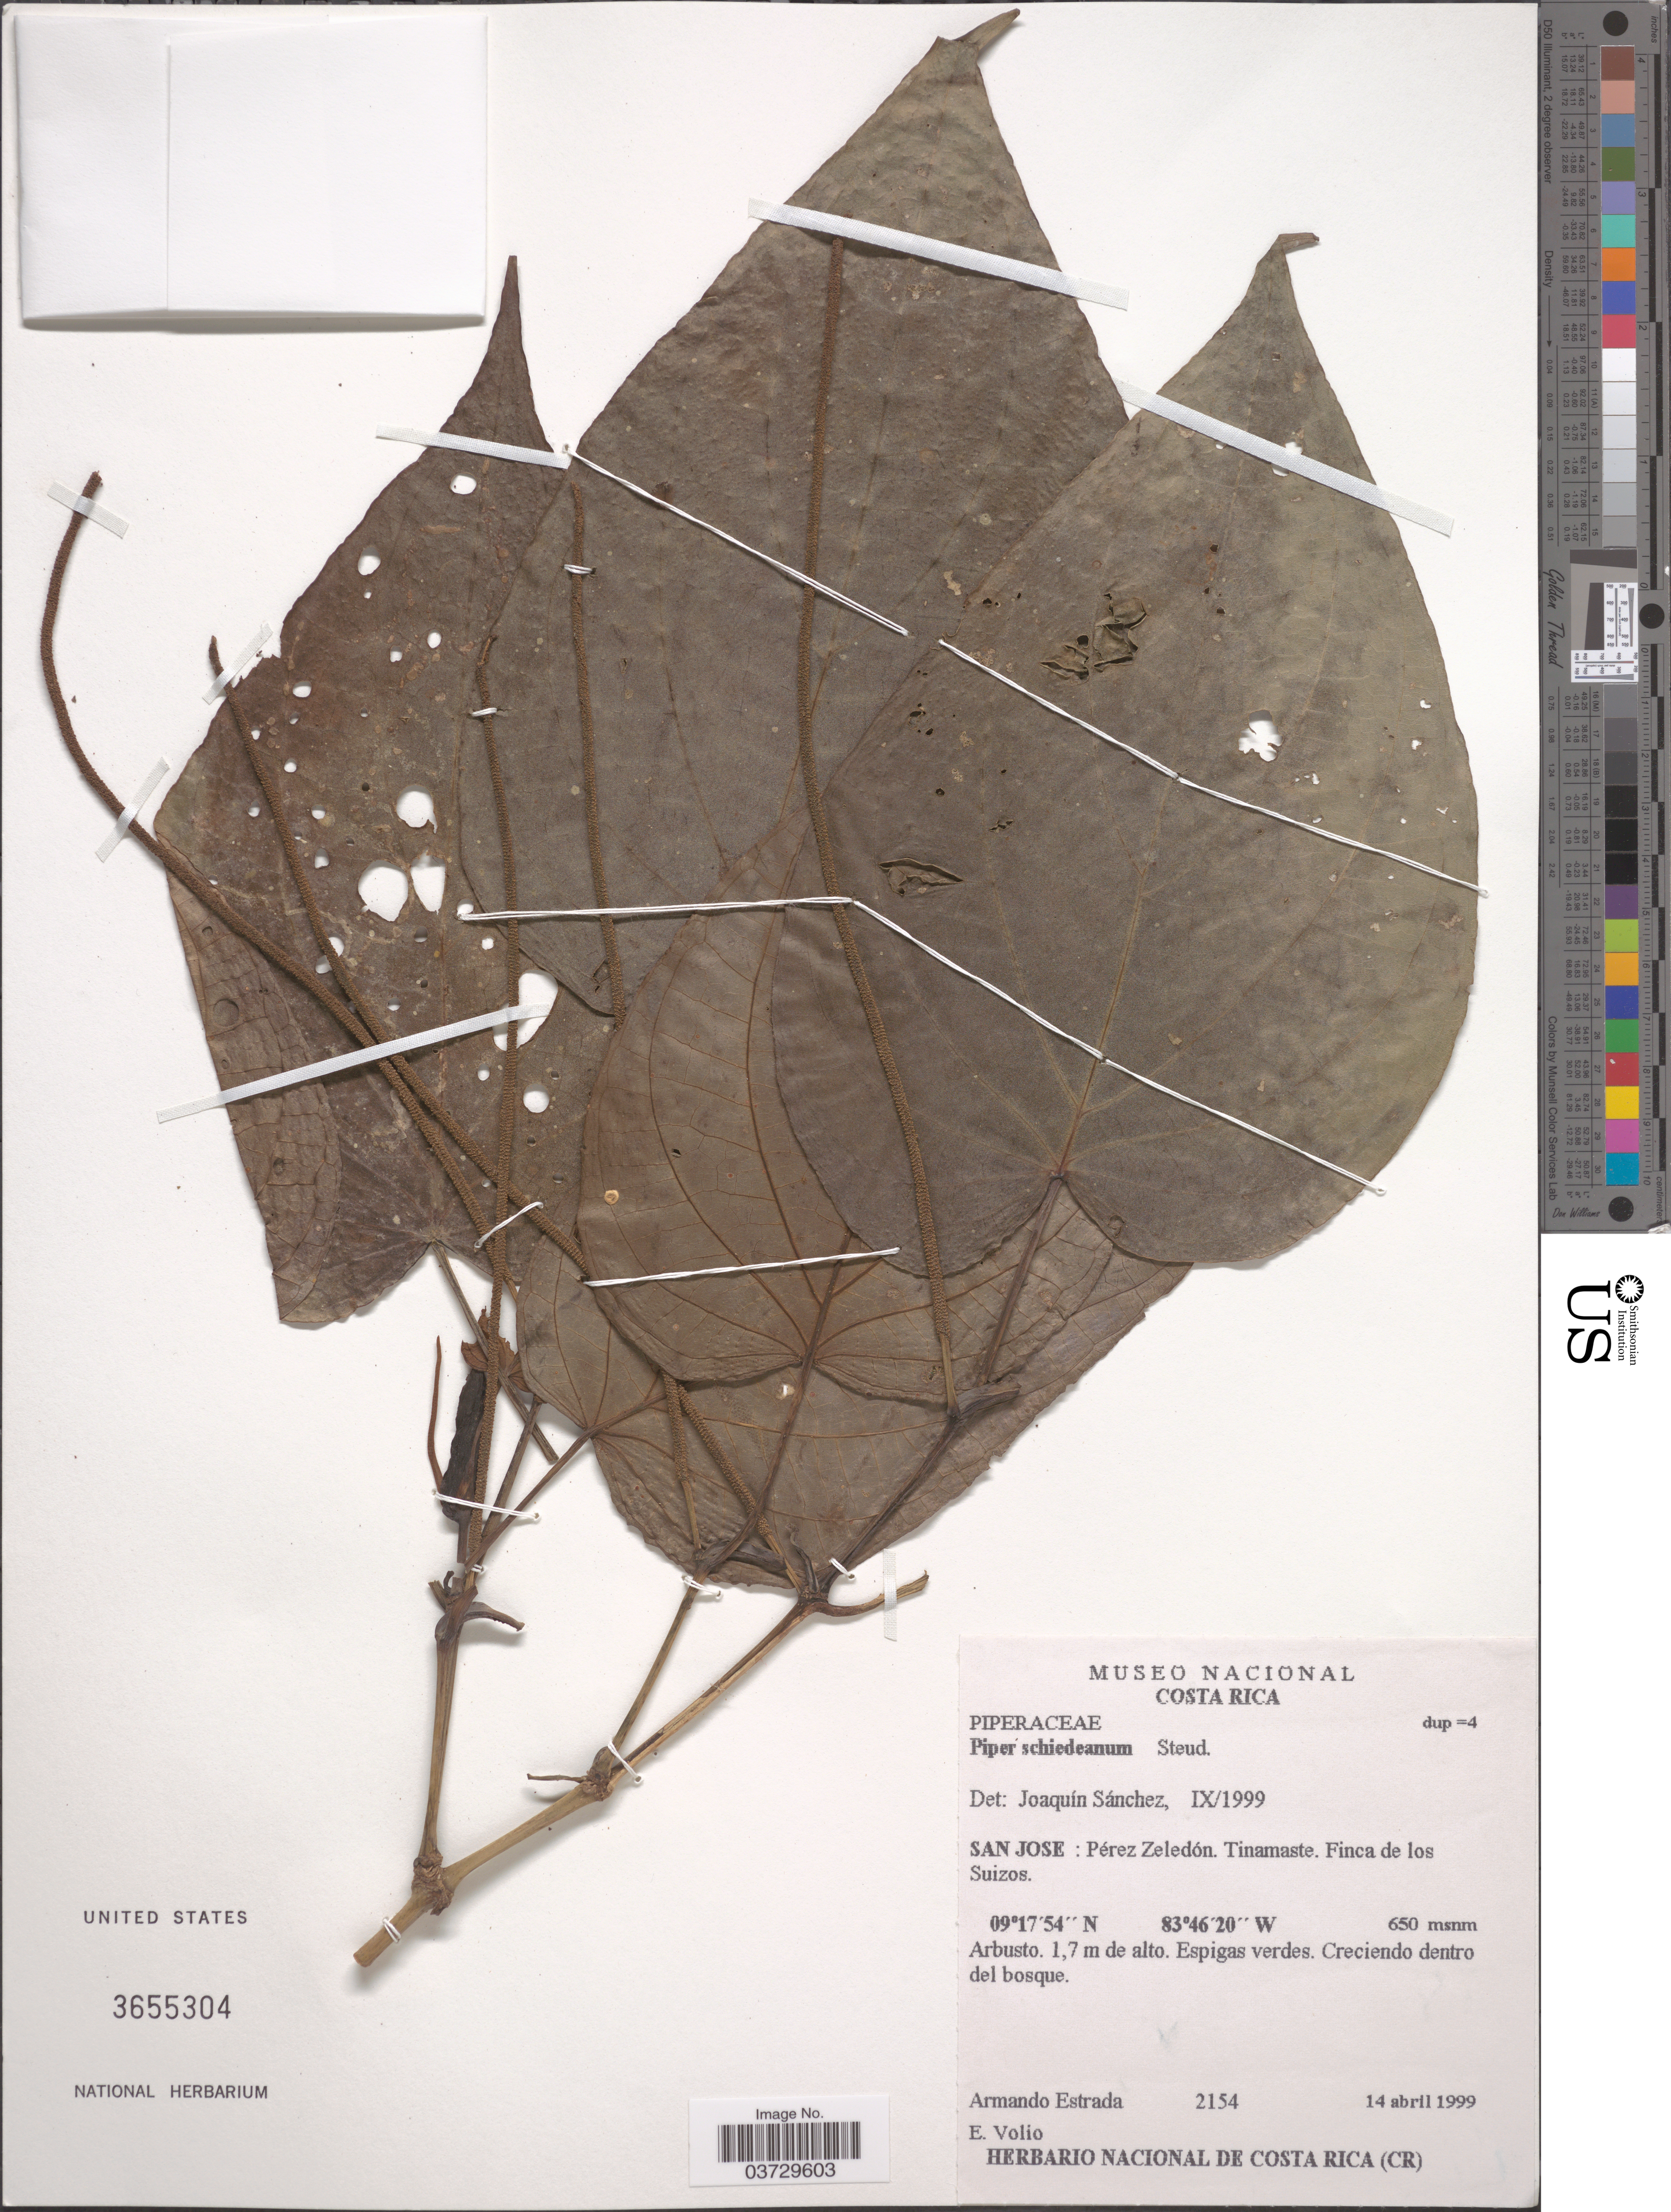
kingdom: Plantae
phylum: Tracheophyta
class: Magnoliopsida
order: Piperales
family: Piperaceae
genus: Piper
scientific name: Piper schiedeanum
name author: Steud.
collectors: A. Estrada & E. Volio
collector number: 2154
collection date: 1999-04-14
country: Costa Rica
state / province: San José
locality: Pérez Zeledón. Tinamaste. Finca de los Suizos.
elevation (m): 650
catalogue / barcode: US 3655304